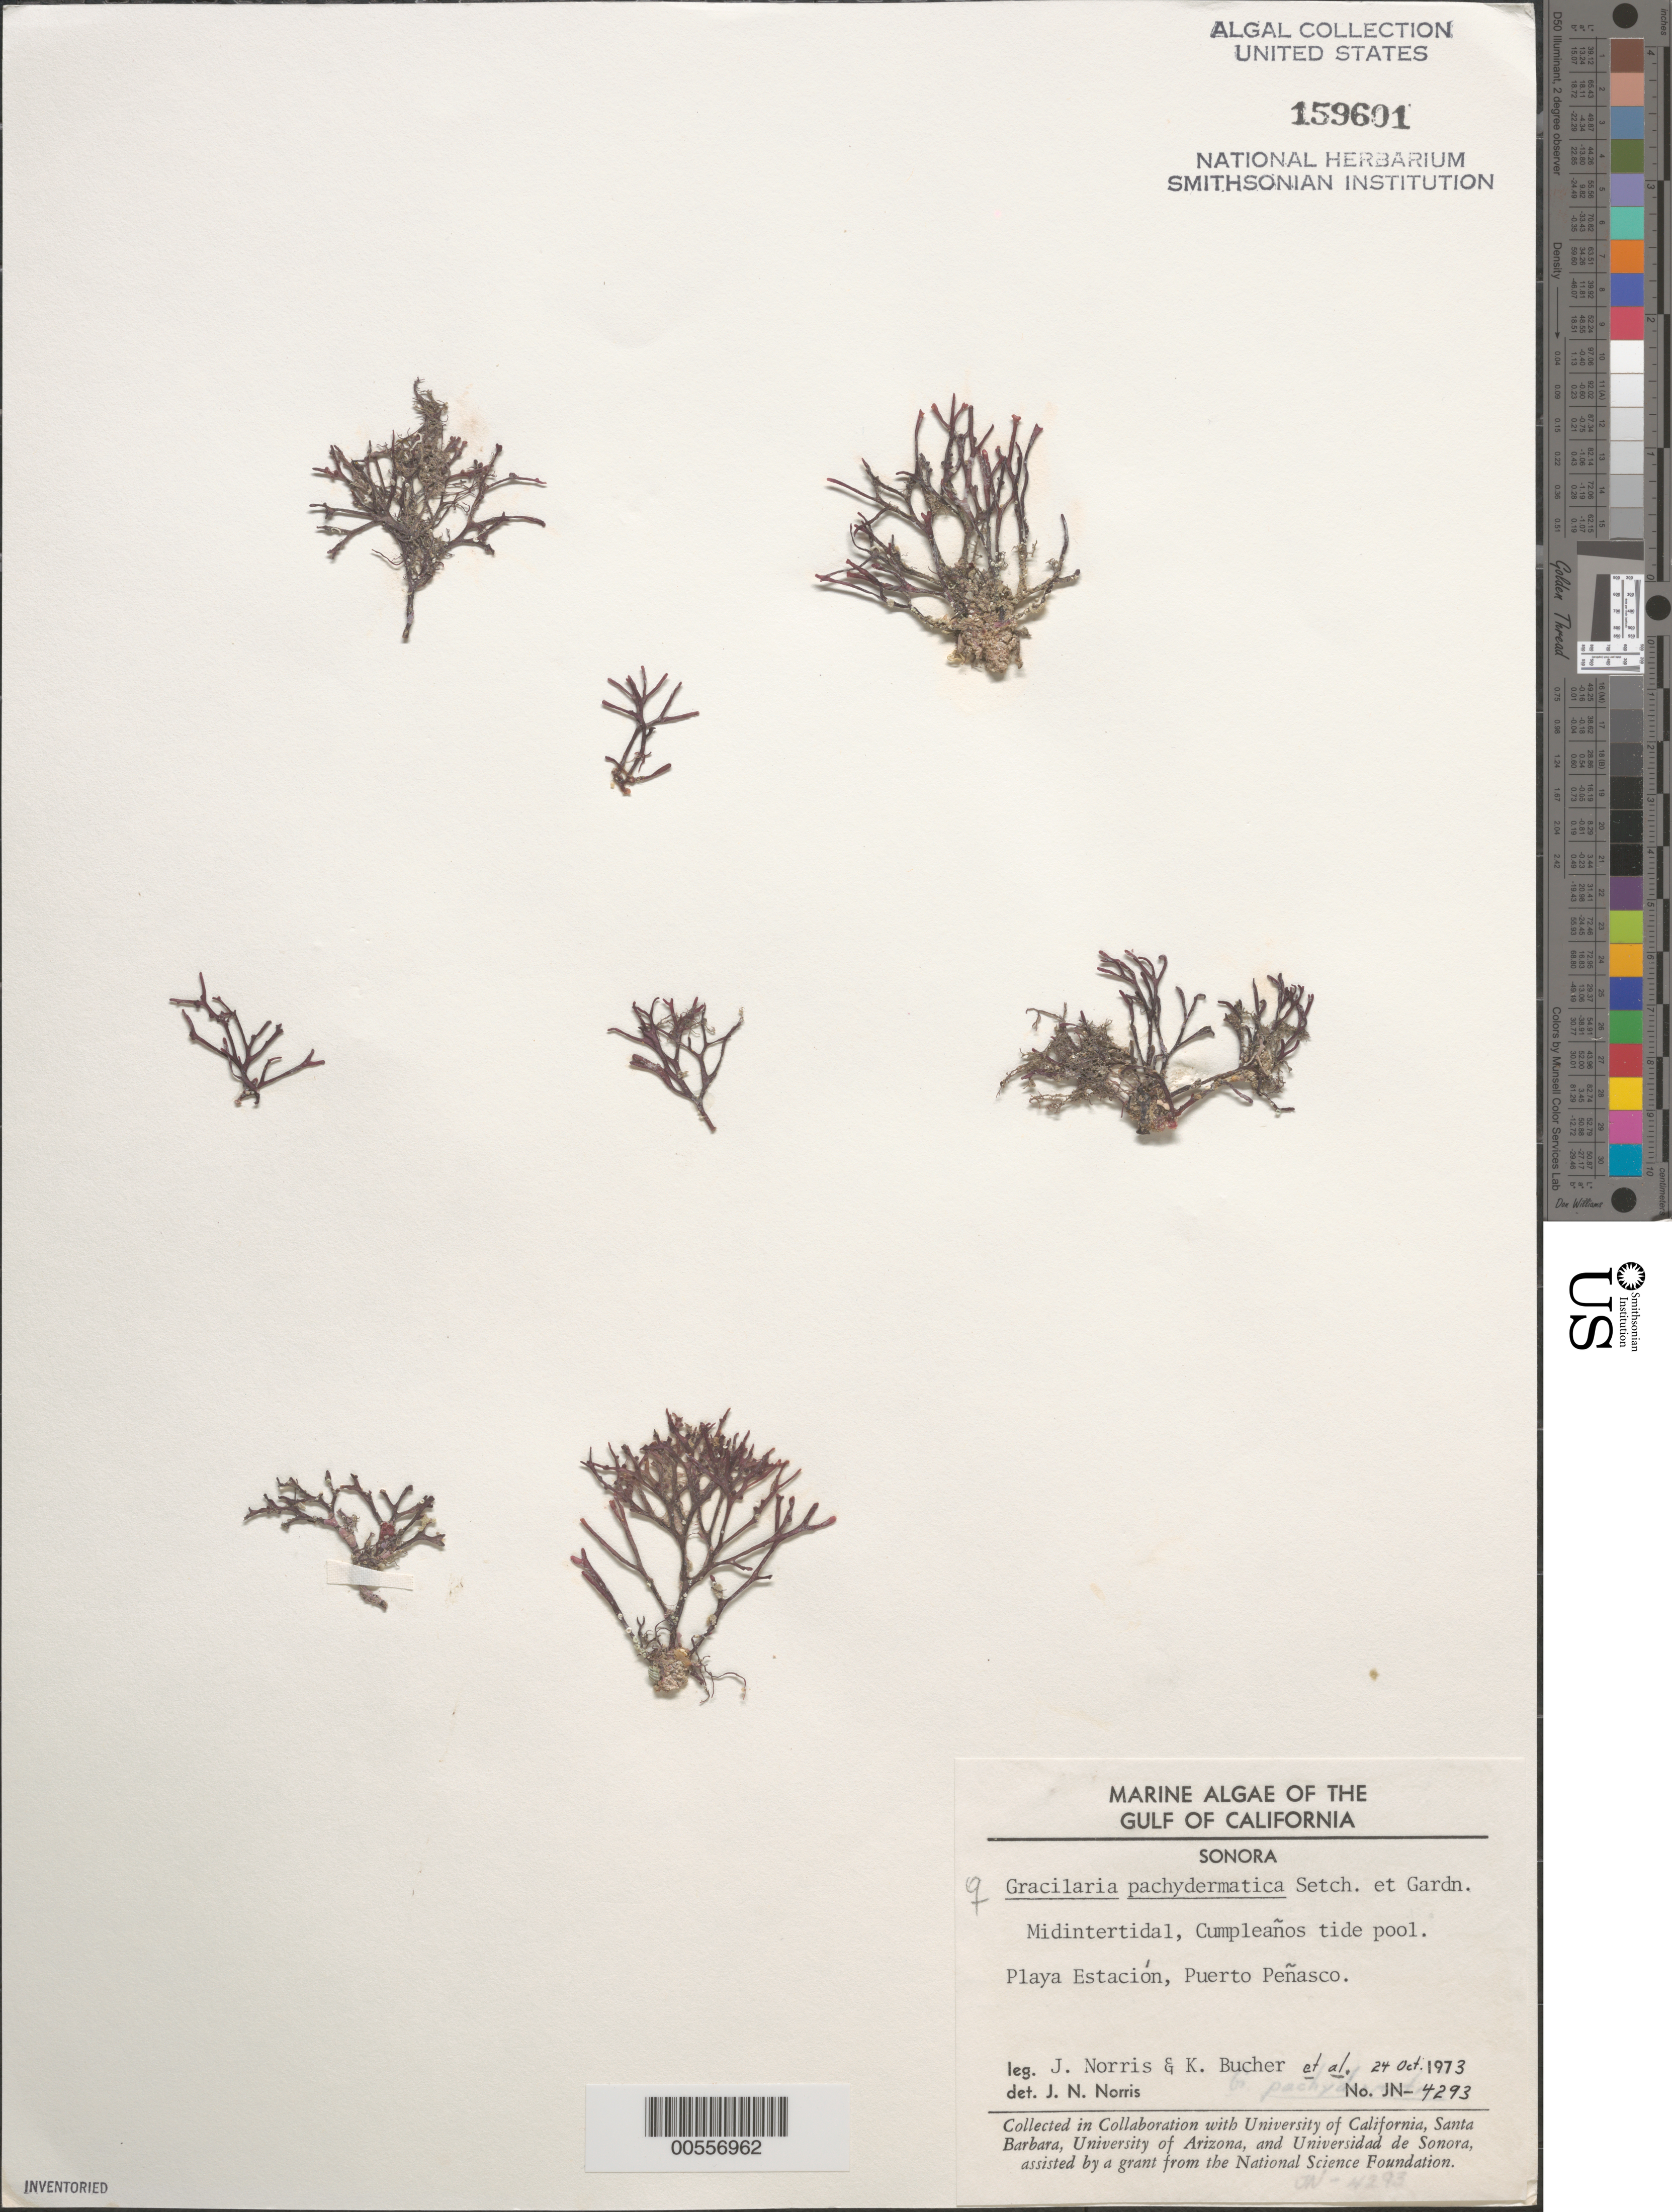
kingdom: Plantae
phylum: Rhodophyta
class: Florideophyceae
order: Gracilariales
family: Gracilariaceae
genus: Gracilaria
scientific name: Gracilaria pachydermatica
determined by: Norris, James N.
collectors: J. N. Norris & K. E. Bucher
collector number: JN-4293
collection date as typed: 24 Oct 1973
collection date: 1973-10-24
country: Mexico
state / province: Sonora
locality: Playa Estacion, Puerto Penasco, Cumpleanos Tide Pool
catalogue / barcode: US 159601